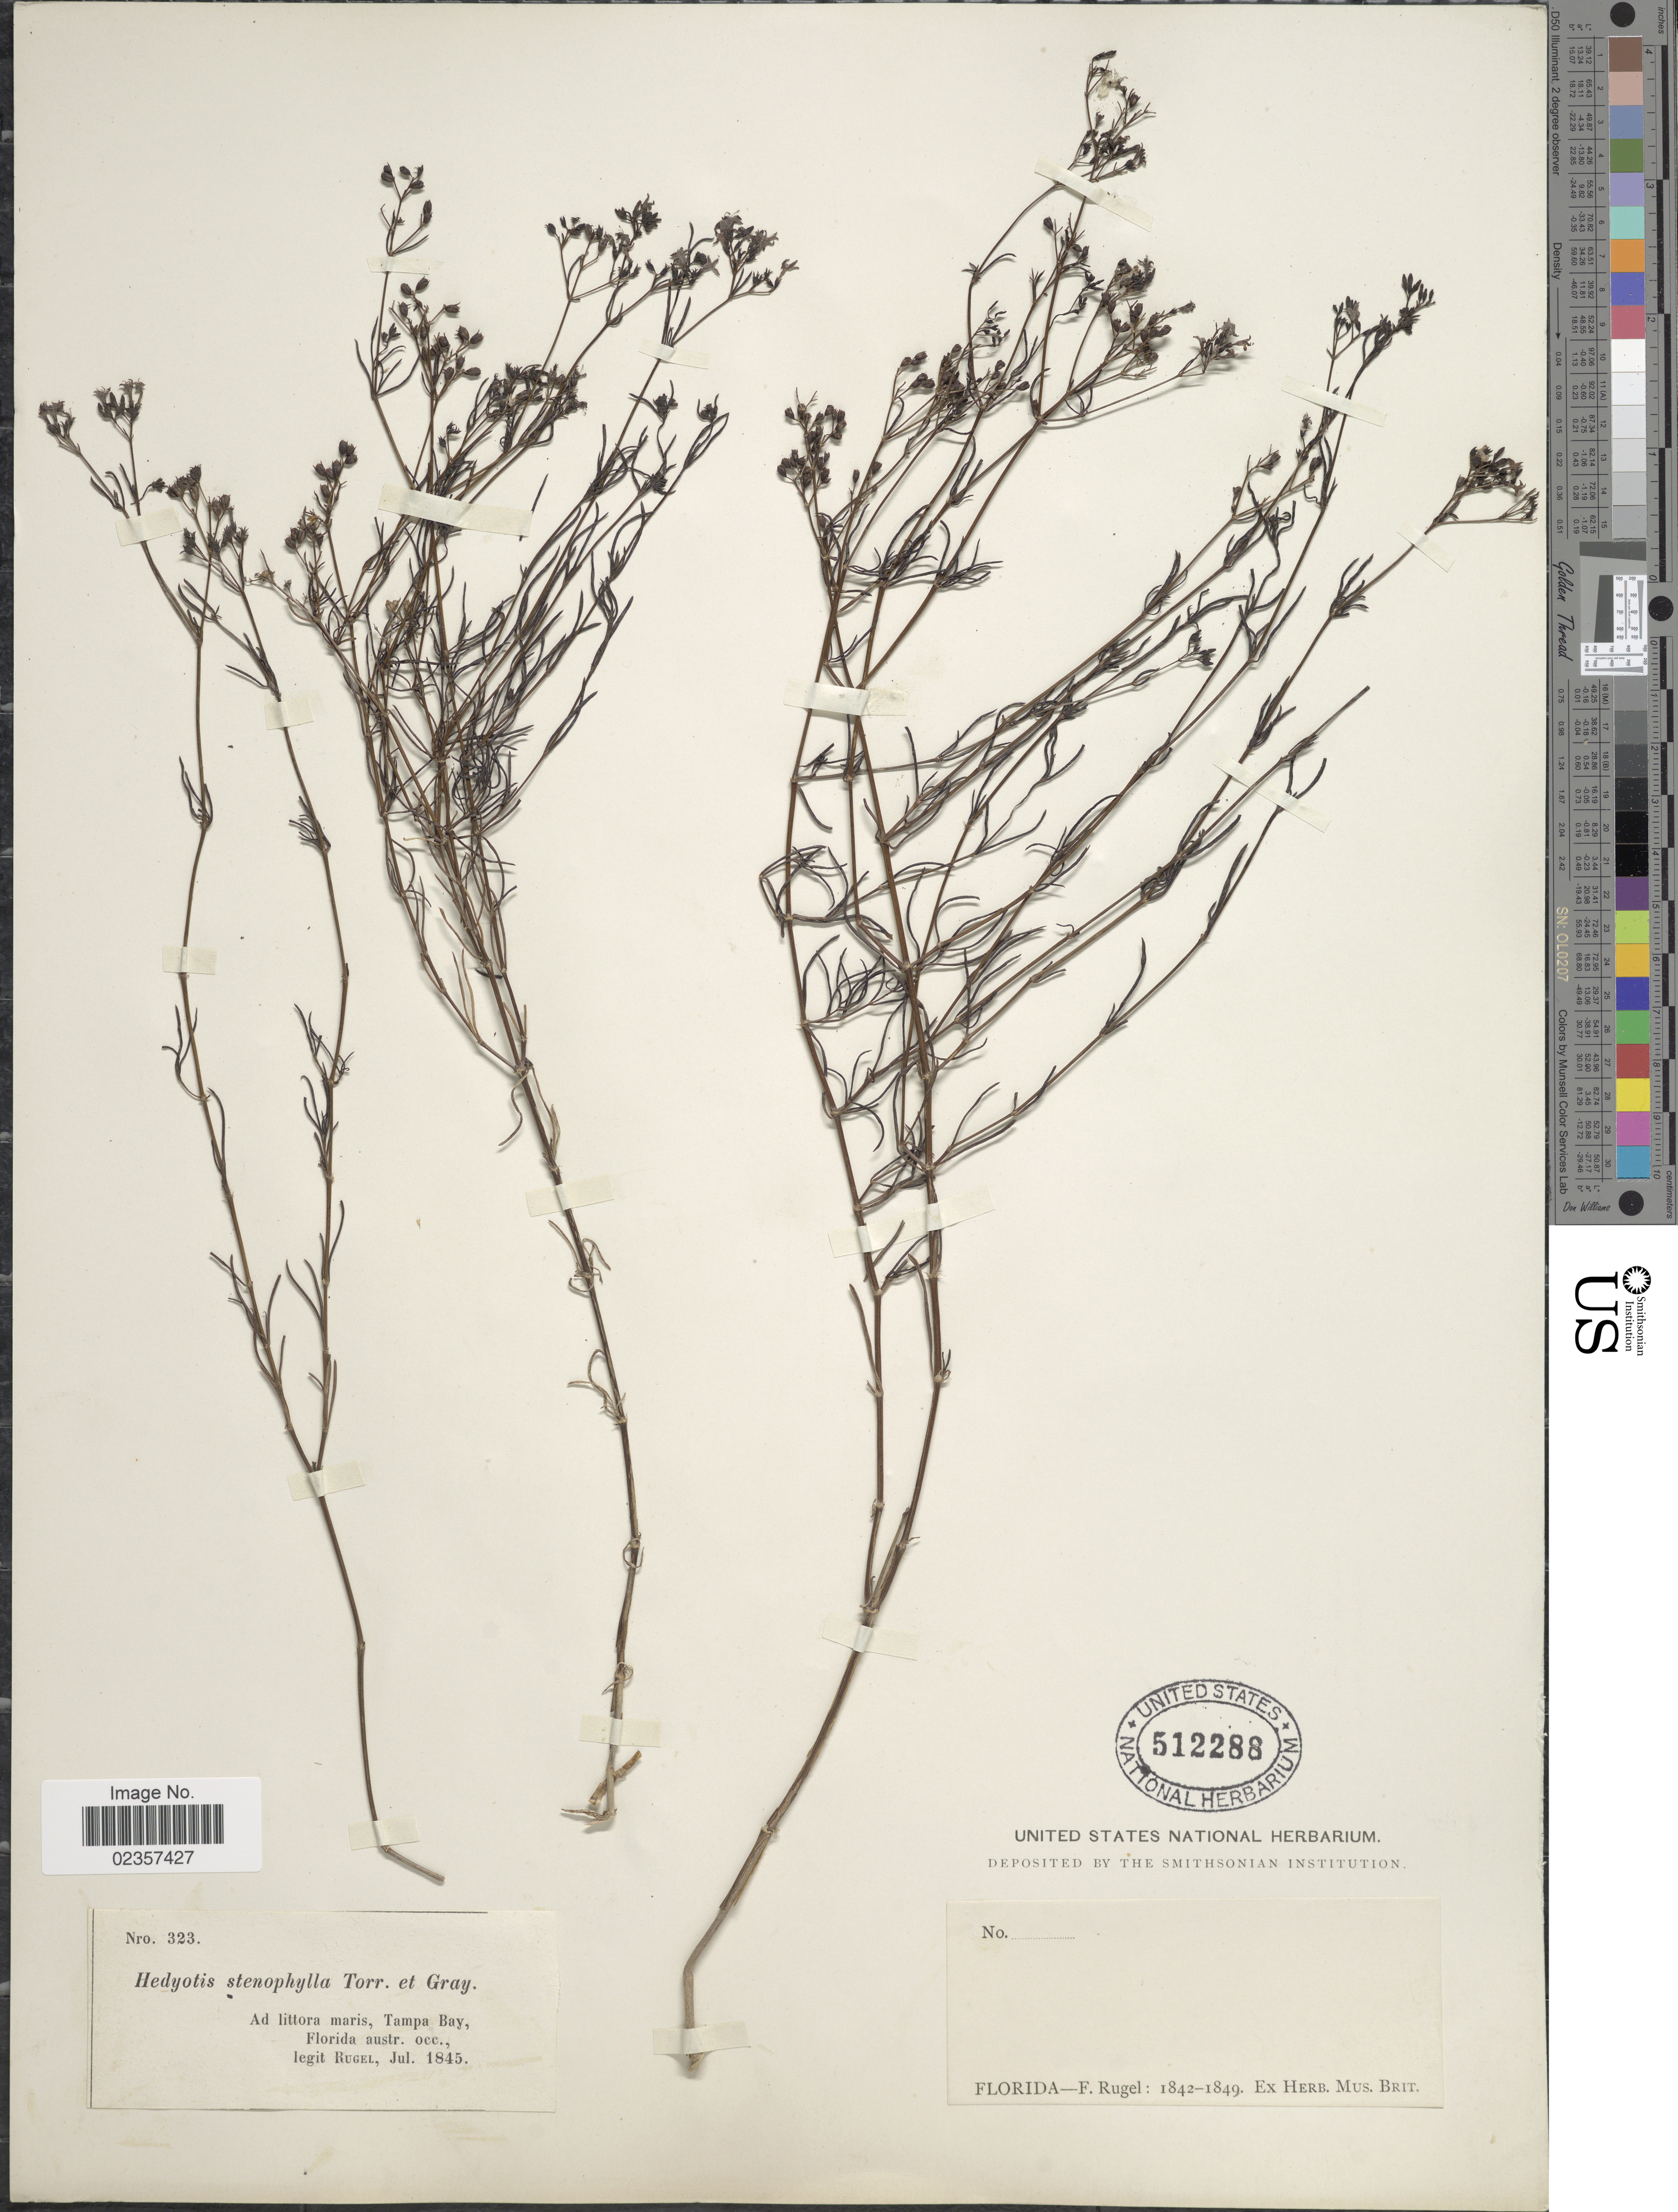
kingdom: Plantae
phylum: Tracheophyta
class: Magnoliopsida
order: Gentianales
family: Rubiaceae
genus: Houstonia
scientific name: Houstonia nigricans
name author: (Lam.) Fernald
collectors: F. Rugel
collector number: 323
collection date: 1845-07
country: United States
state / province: Florida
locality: Ad littora maris, Tampa Bay, Florida austr. occ.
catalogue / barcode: US 512288